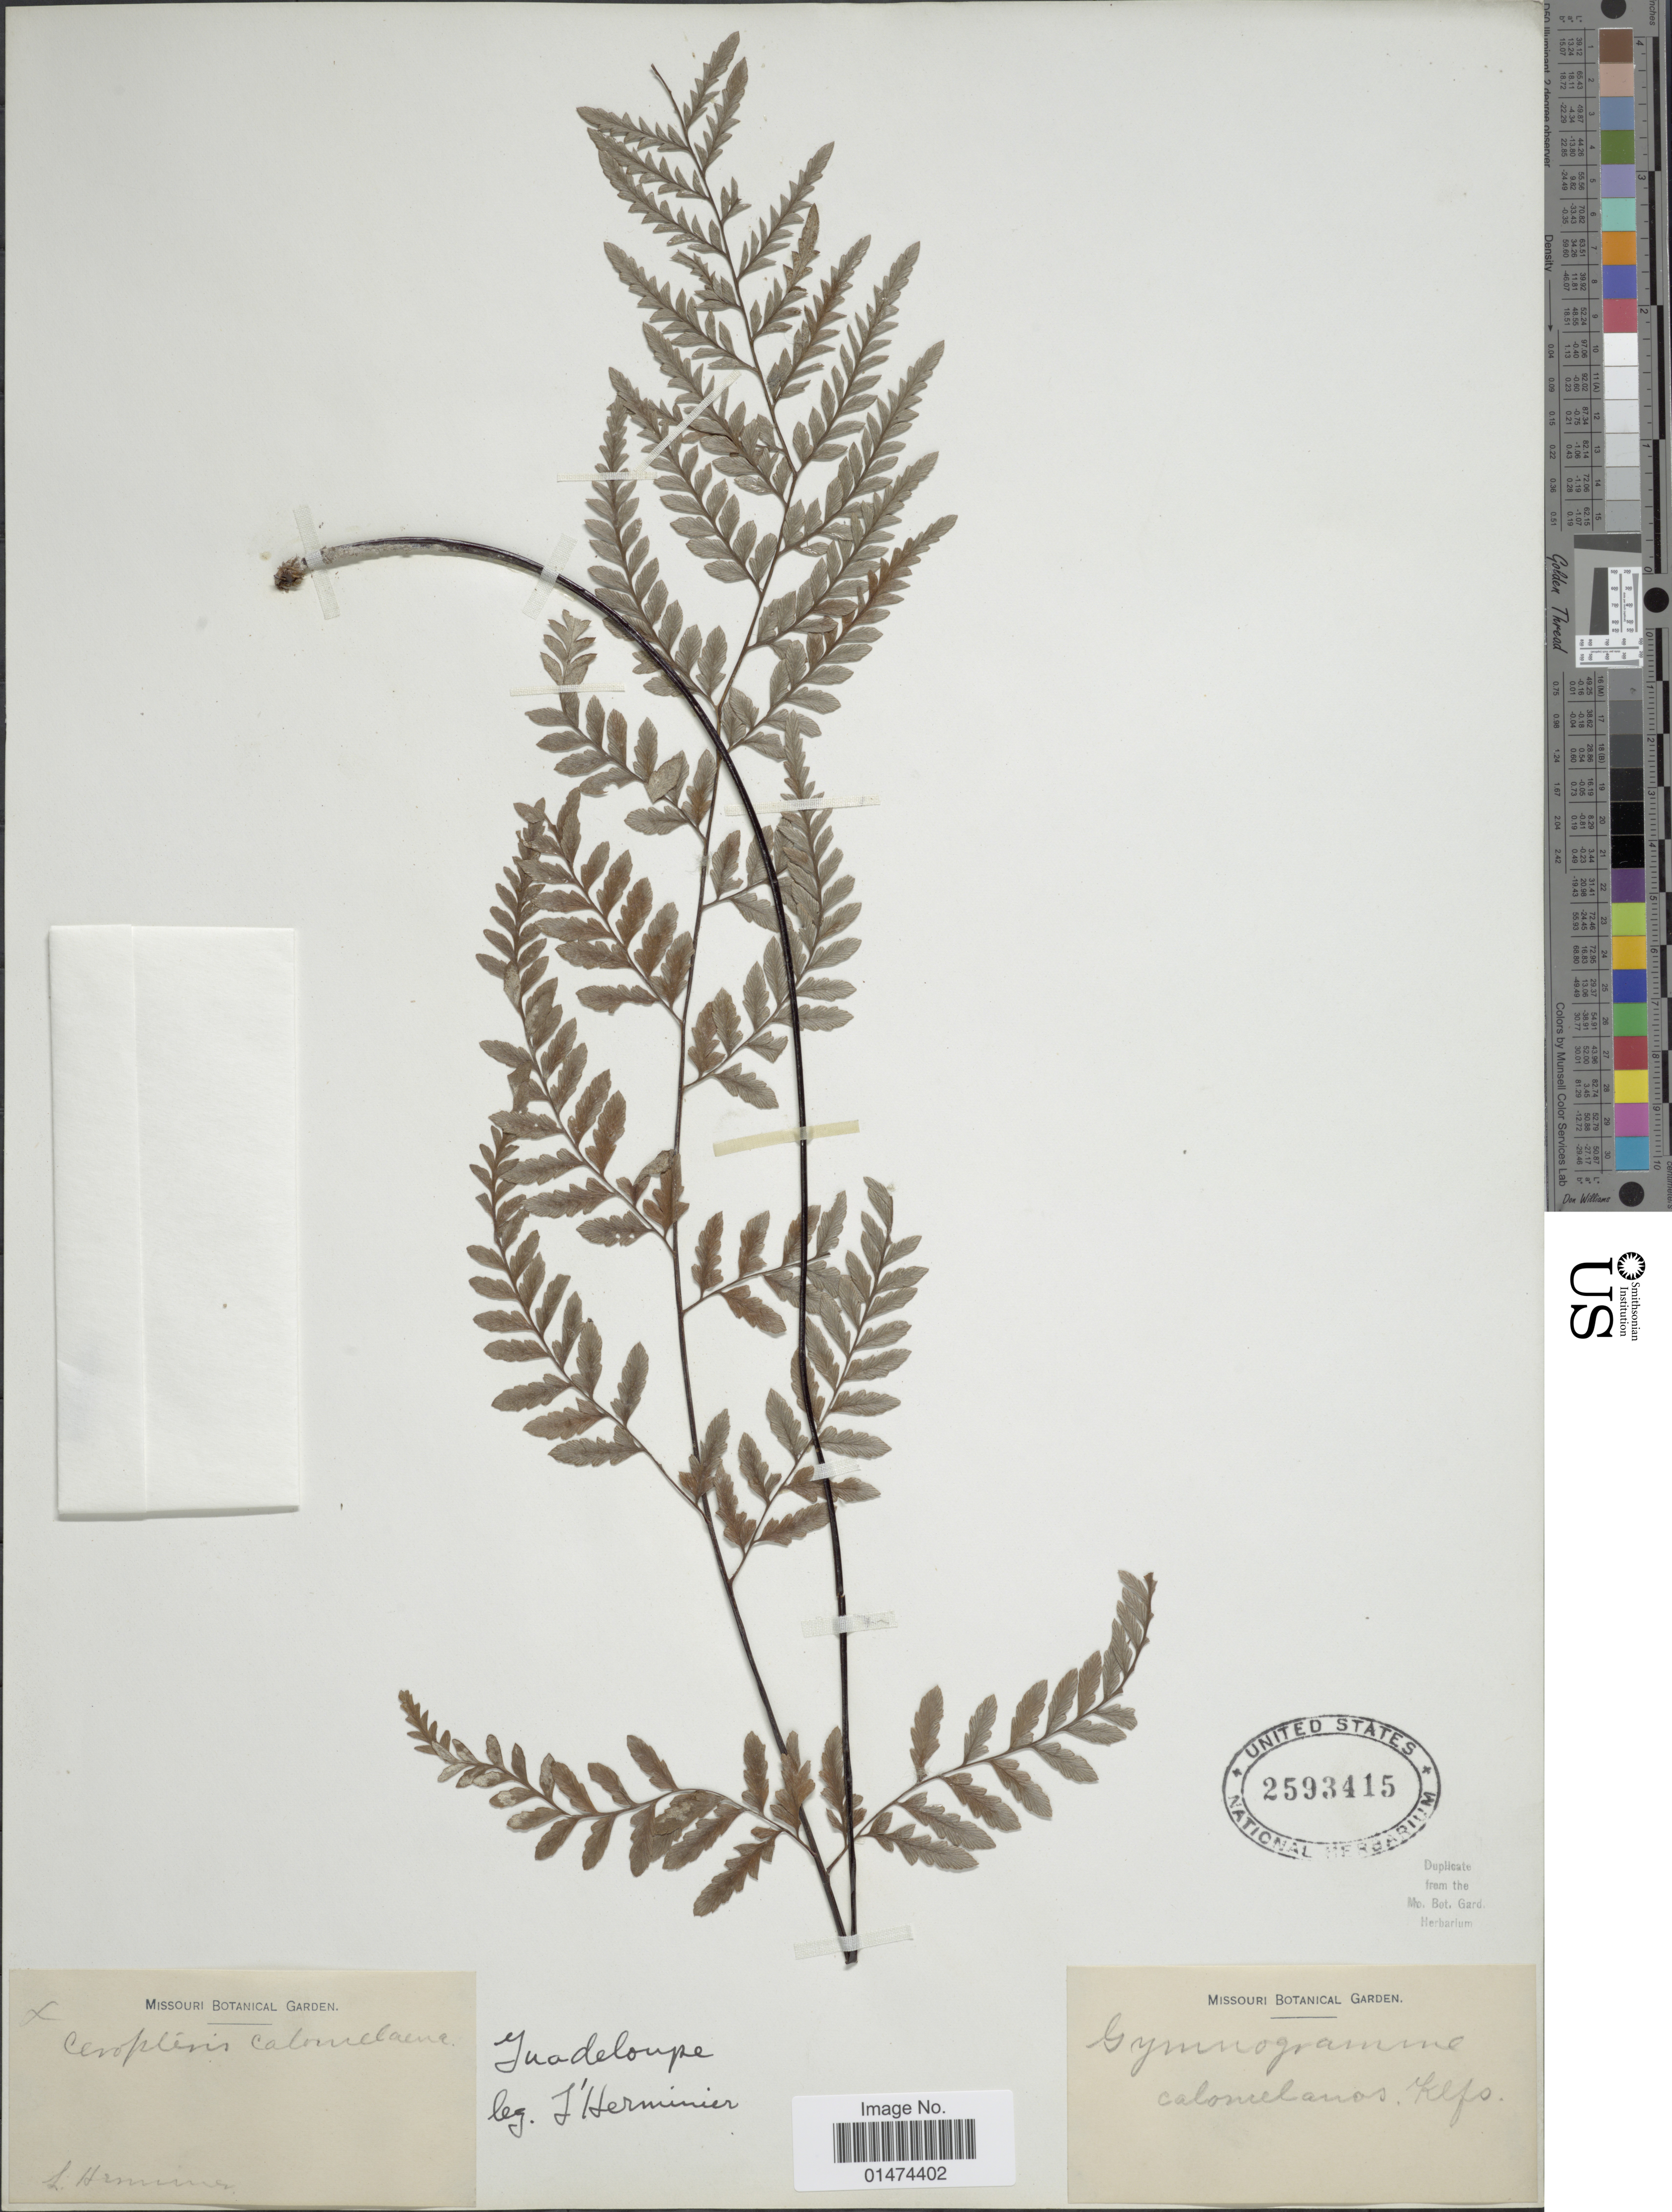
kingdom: Plantae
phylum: Tracheophyta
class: Polypodiopsida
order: Polypodiales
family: Pteridaceae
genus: Pityrogramma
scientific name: Pityrogramma calomelanos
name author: (L.) Link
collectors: F. L'Herminier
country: United States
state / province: Missouri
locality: Guadeloupe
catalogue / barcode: US 2593415